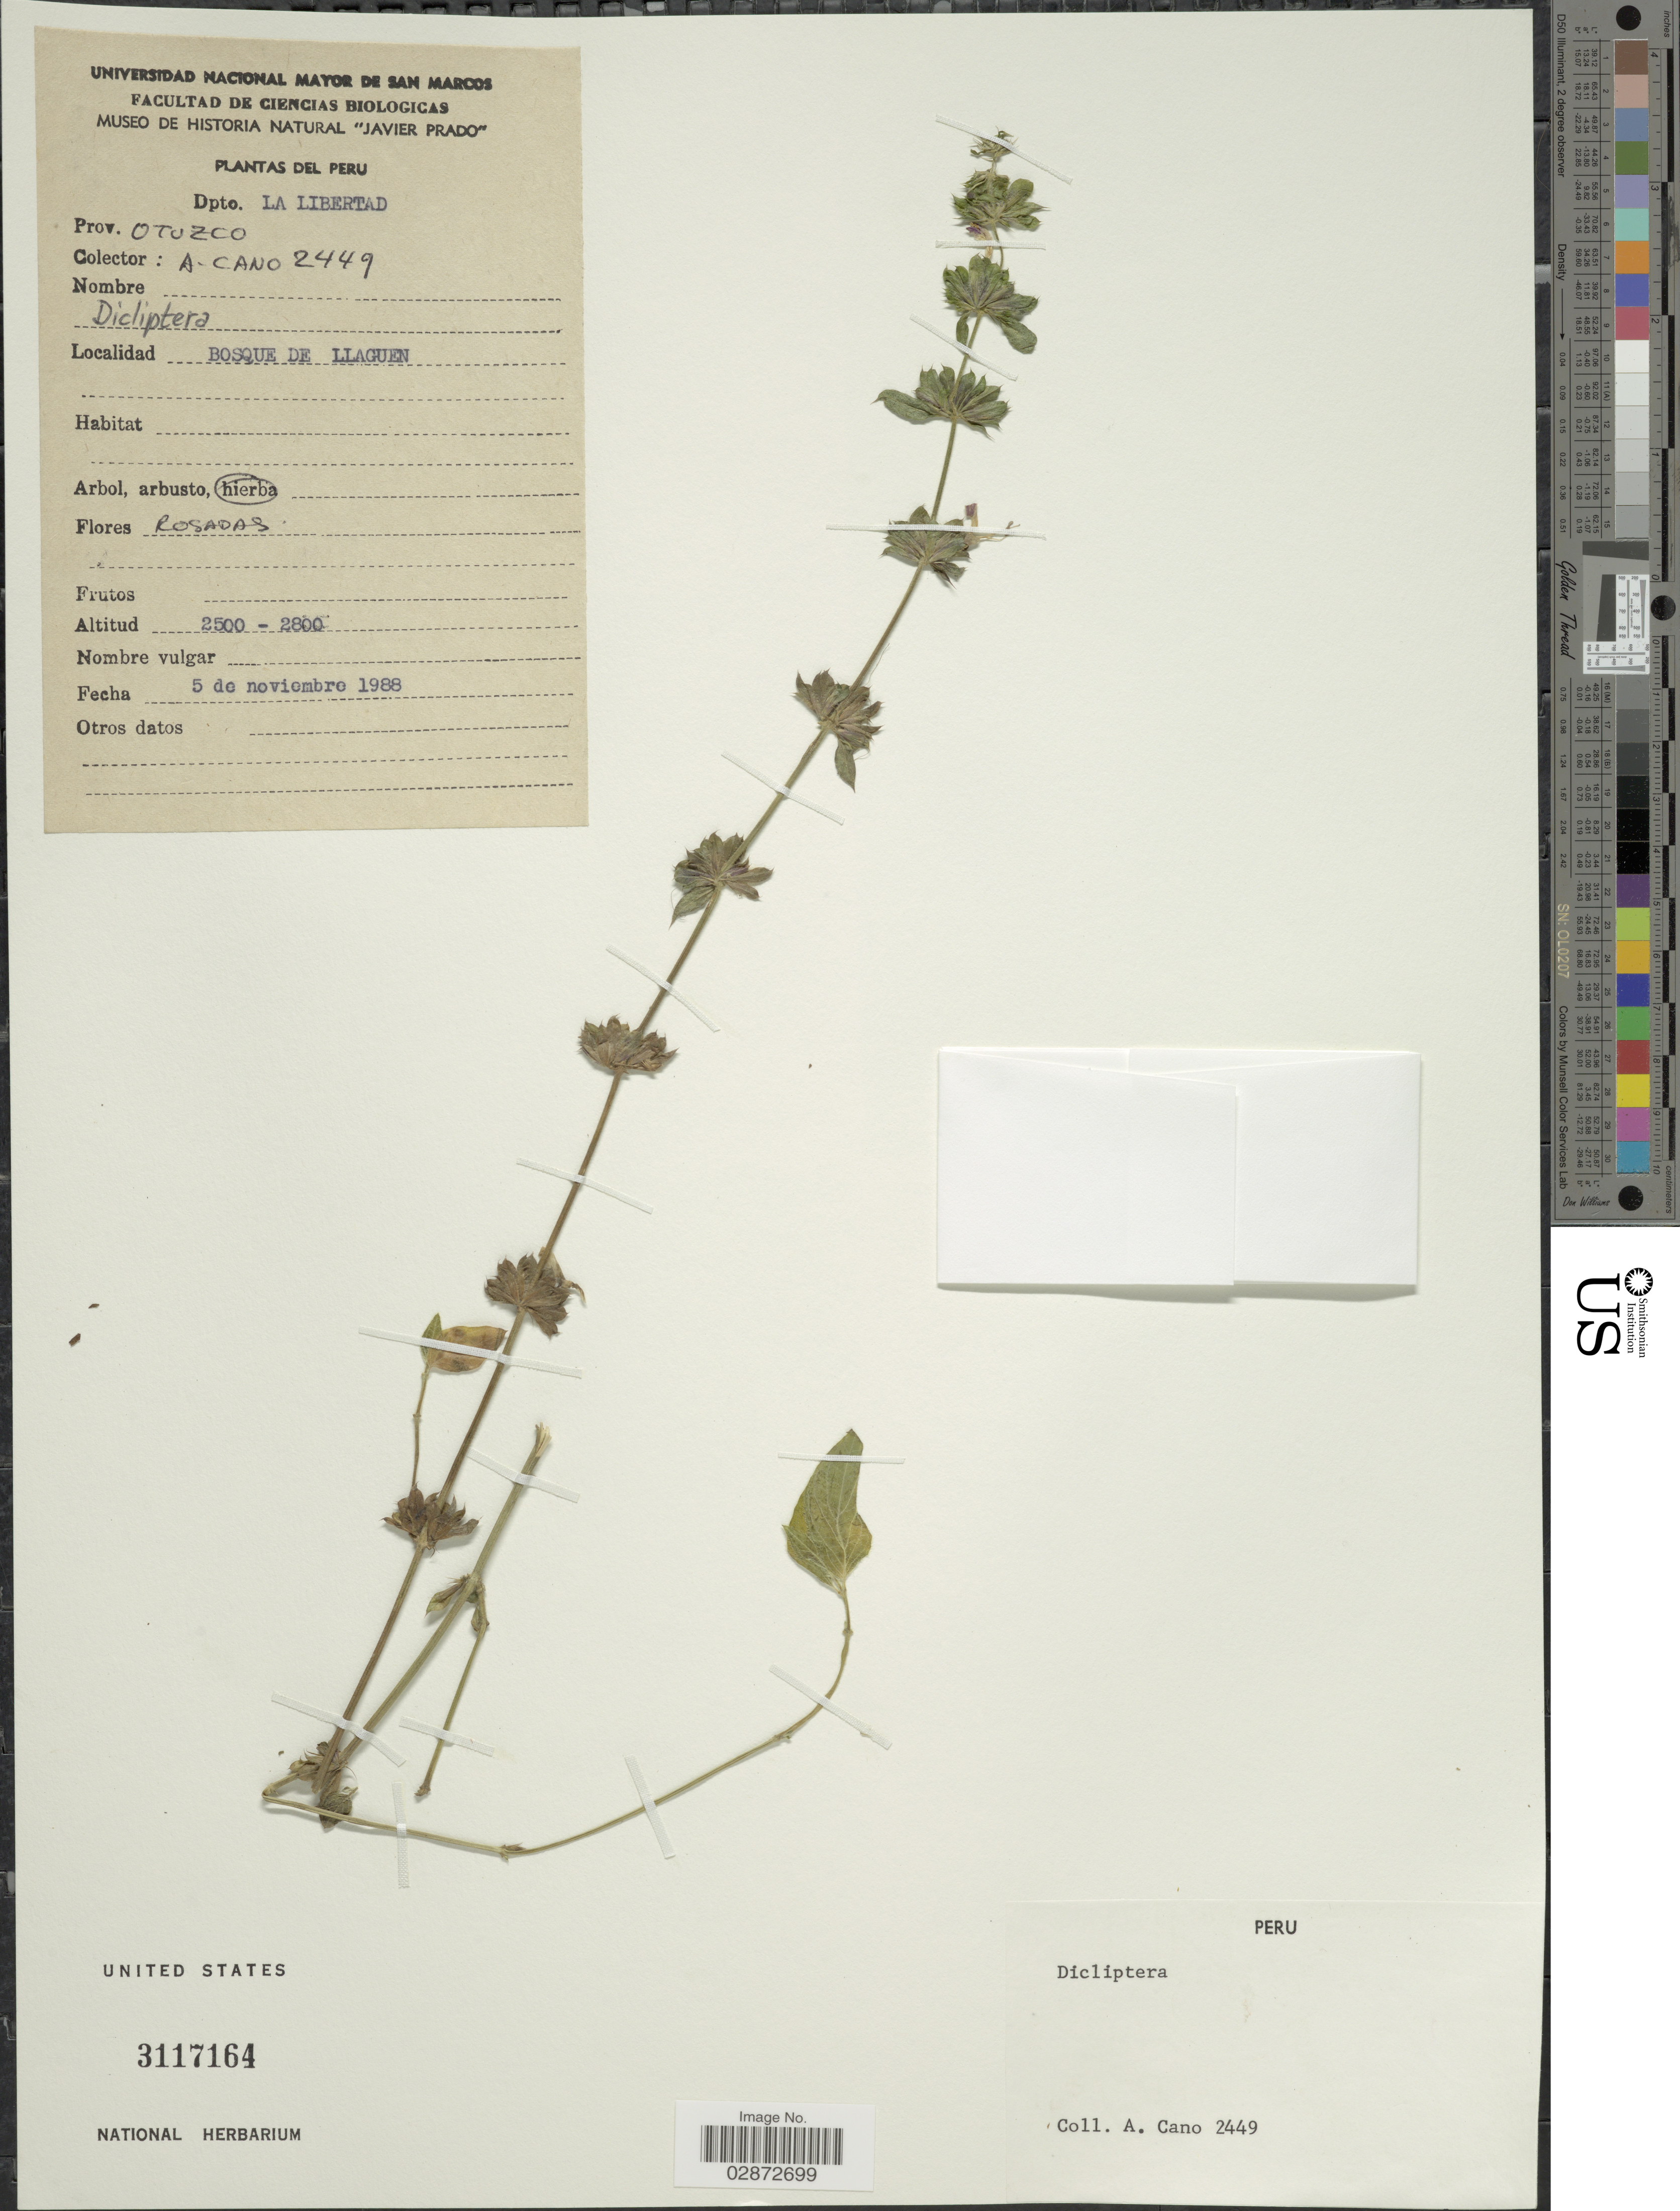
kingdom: Plantae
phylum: Tracheophyta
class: Magnoliopsida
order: Lamiales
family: Acanthaceae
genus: Dicliptera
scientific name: Dicliptera sp.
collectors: A. Cano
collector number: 2449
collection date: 1988-11-05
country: Peru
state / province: La Libertad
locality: Dpto. La Libertad. Prov. Otuzco. Bosque de Llaguen.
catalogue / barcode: US 3117164